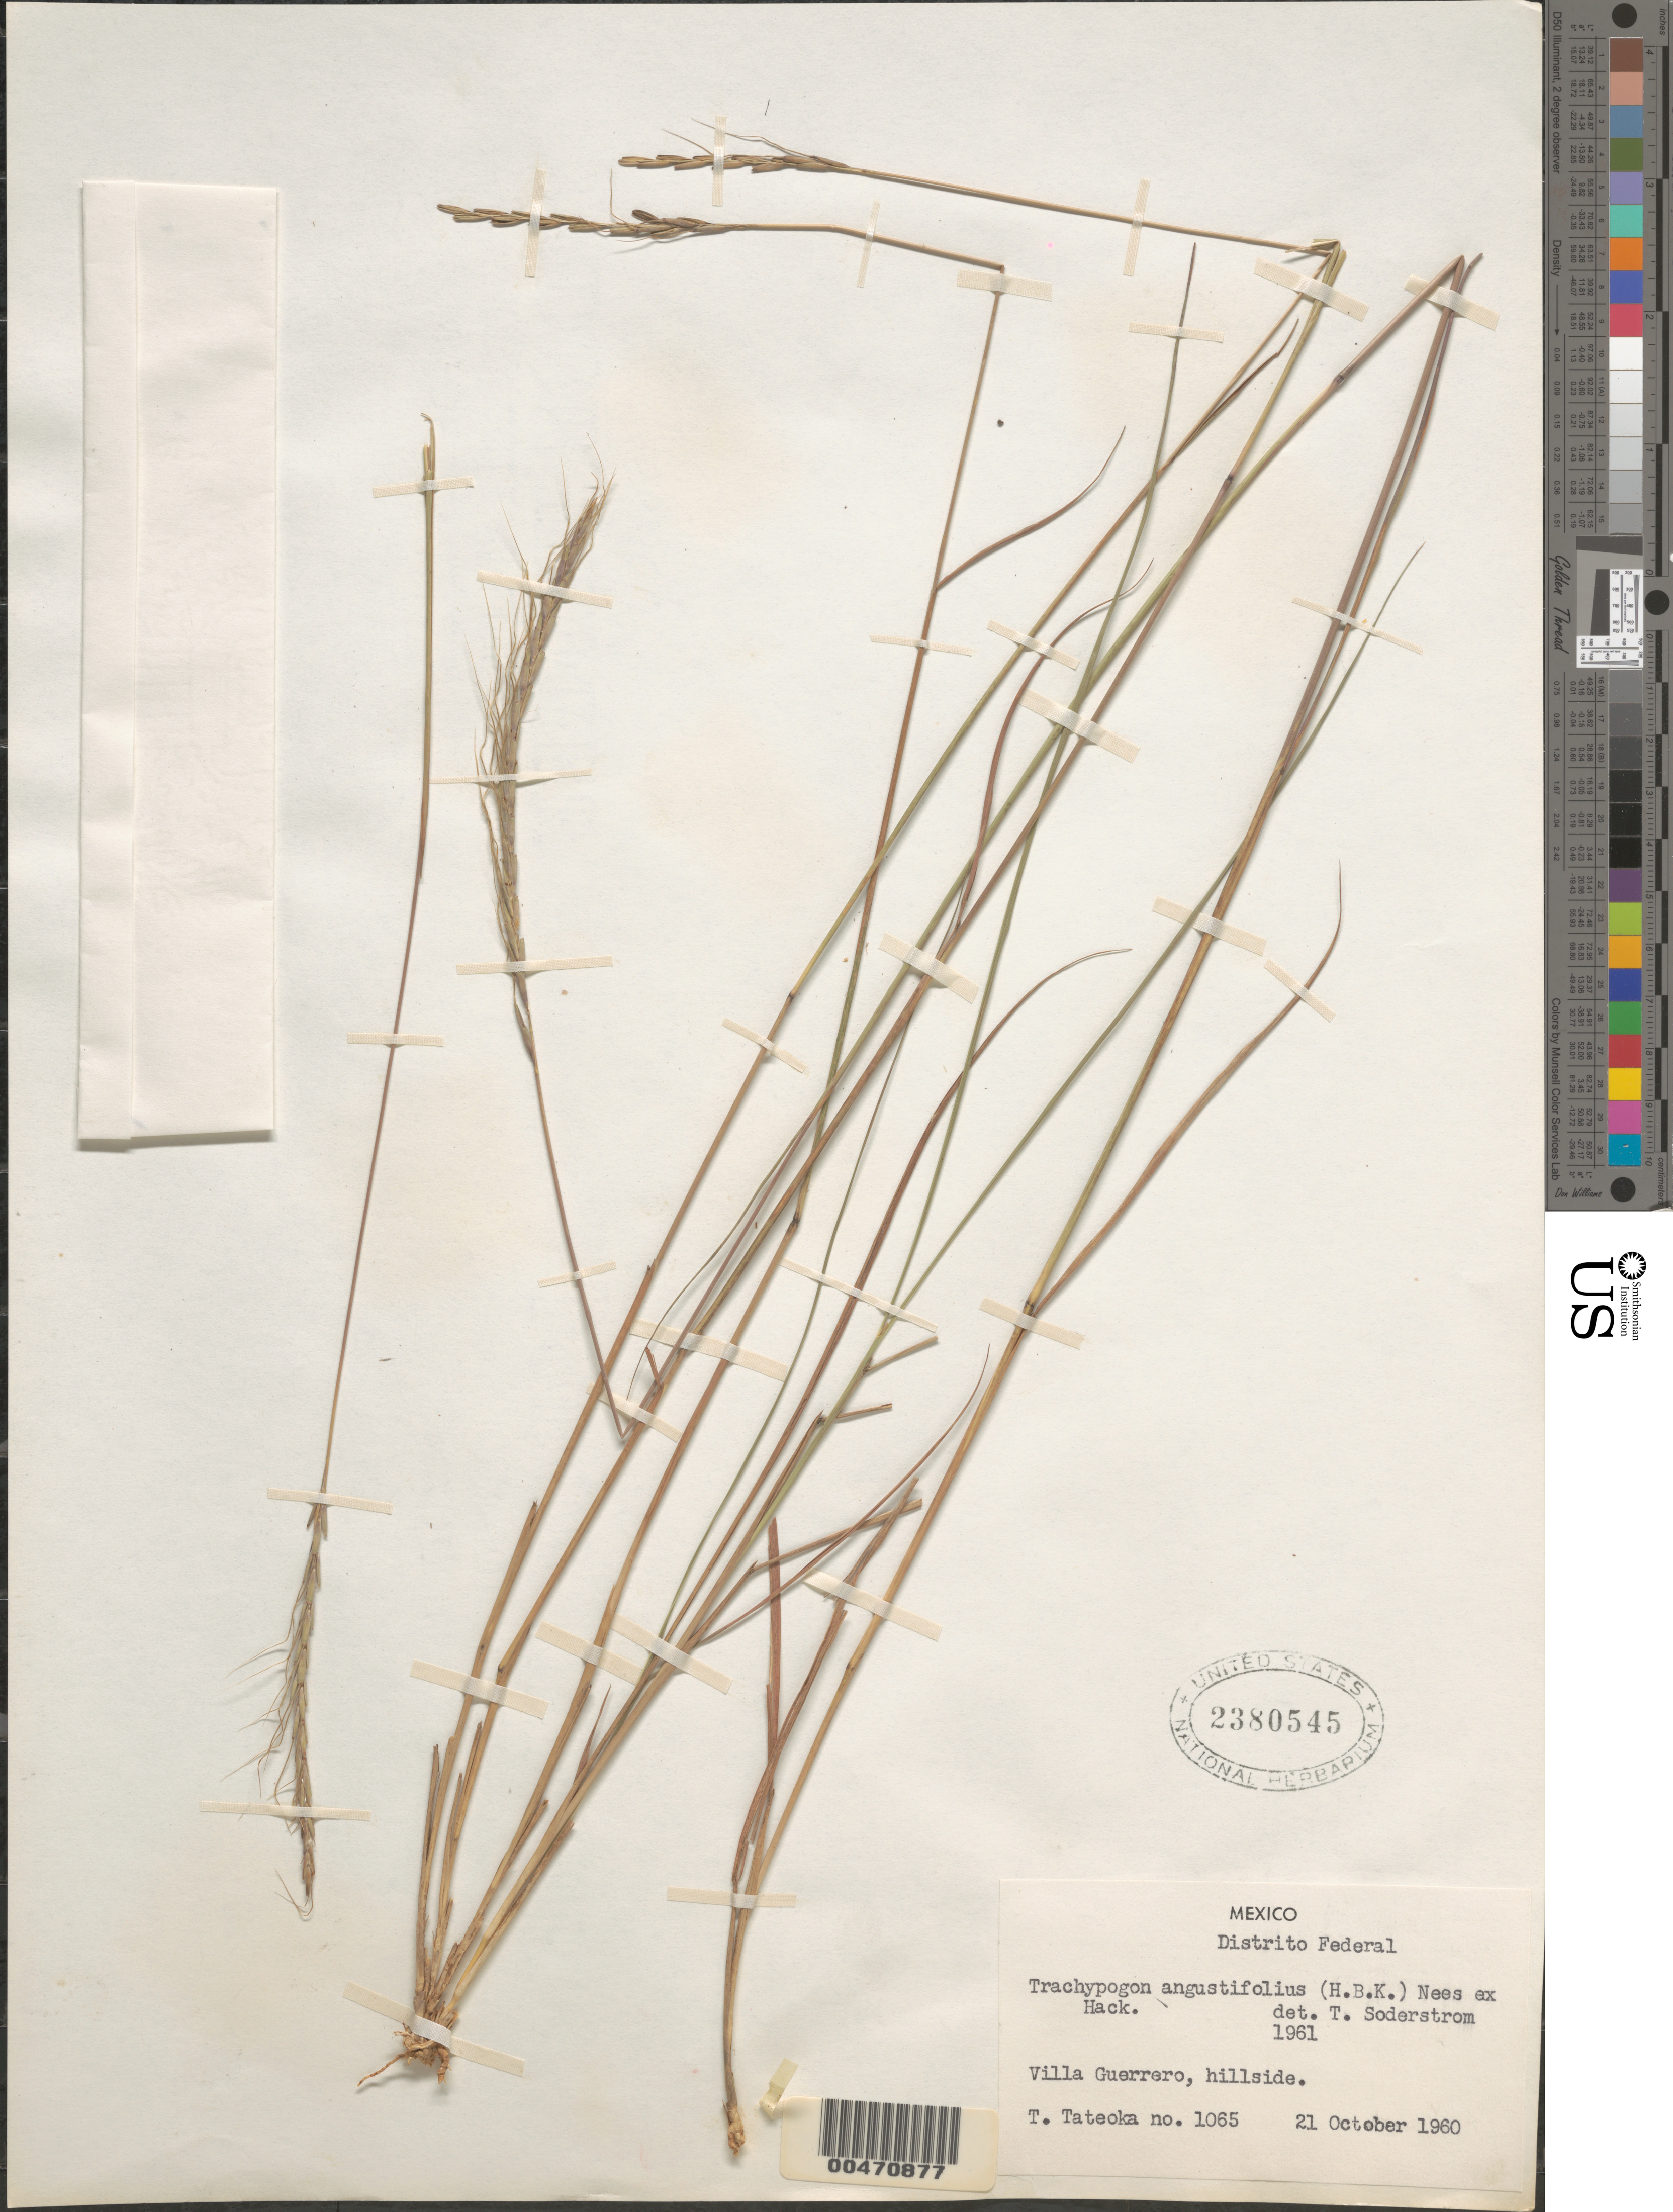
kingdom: Plantae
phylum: Tracheophyta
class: Liliopsida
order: Poales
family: Poaceae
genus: Trachypogon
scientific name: Trachypogon angustifolius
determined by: Soderstrom, T. R.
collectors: T. Tateoka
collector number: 1065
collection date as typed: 21 Oct 1960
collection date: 1960-10-21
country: Mexico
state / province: Distrito Federal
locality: Villa Guerrero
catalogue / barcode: US 2380545